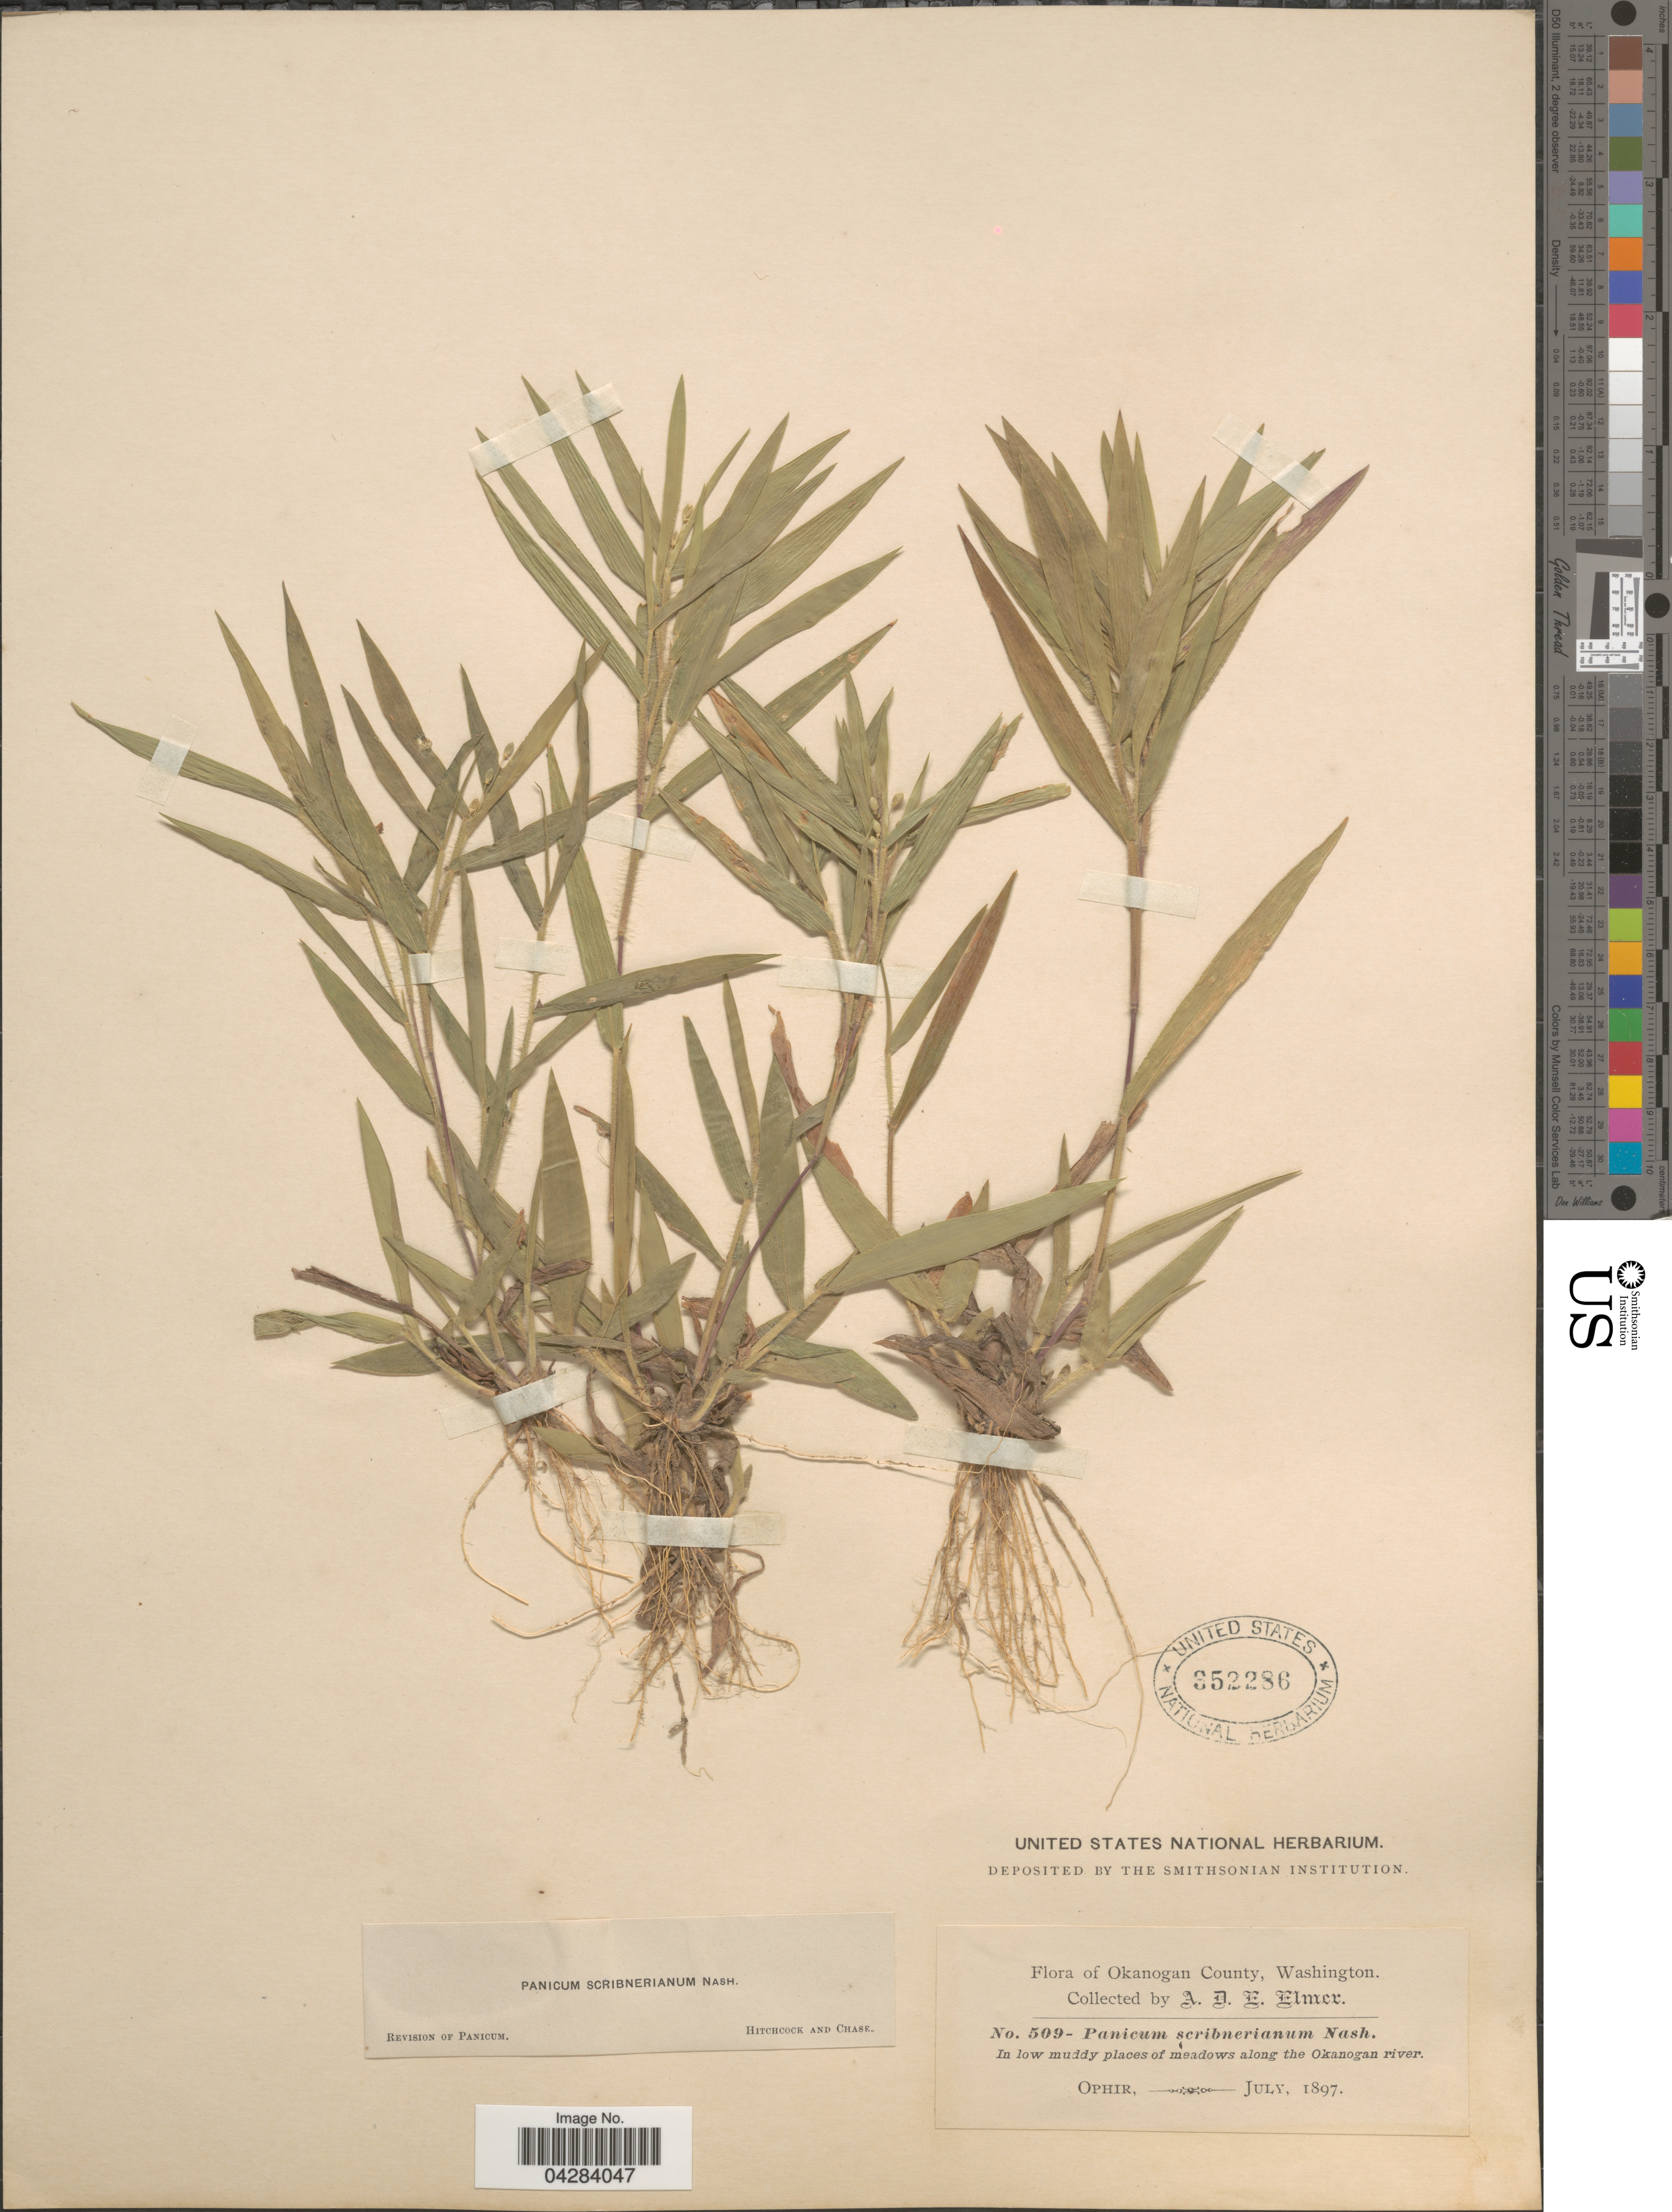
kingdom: Plantae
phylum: Tracheophyta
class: Liliopsida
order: Poales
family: Poaceae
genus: Dichanthelium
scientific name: Dichanthelium oligosanthes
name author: (Schult.) Gould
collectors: A. D. E. Elmer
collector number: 509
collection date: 1897-07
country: United States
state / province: Washington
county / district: Okanogan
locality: Okanogan County. In low muddy places of meadows along the Okanogan river. Ophir.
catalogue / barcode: US 352286